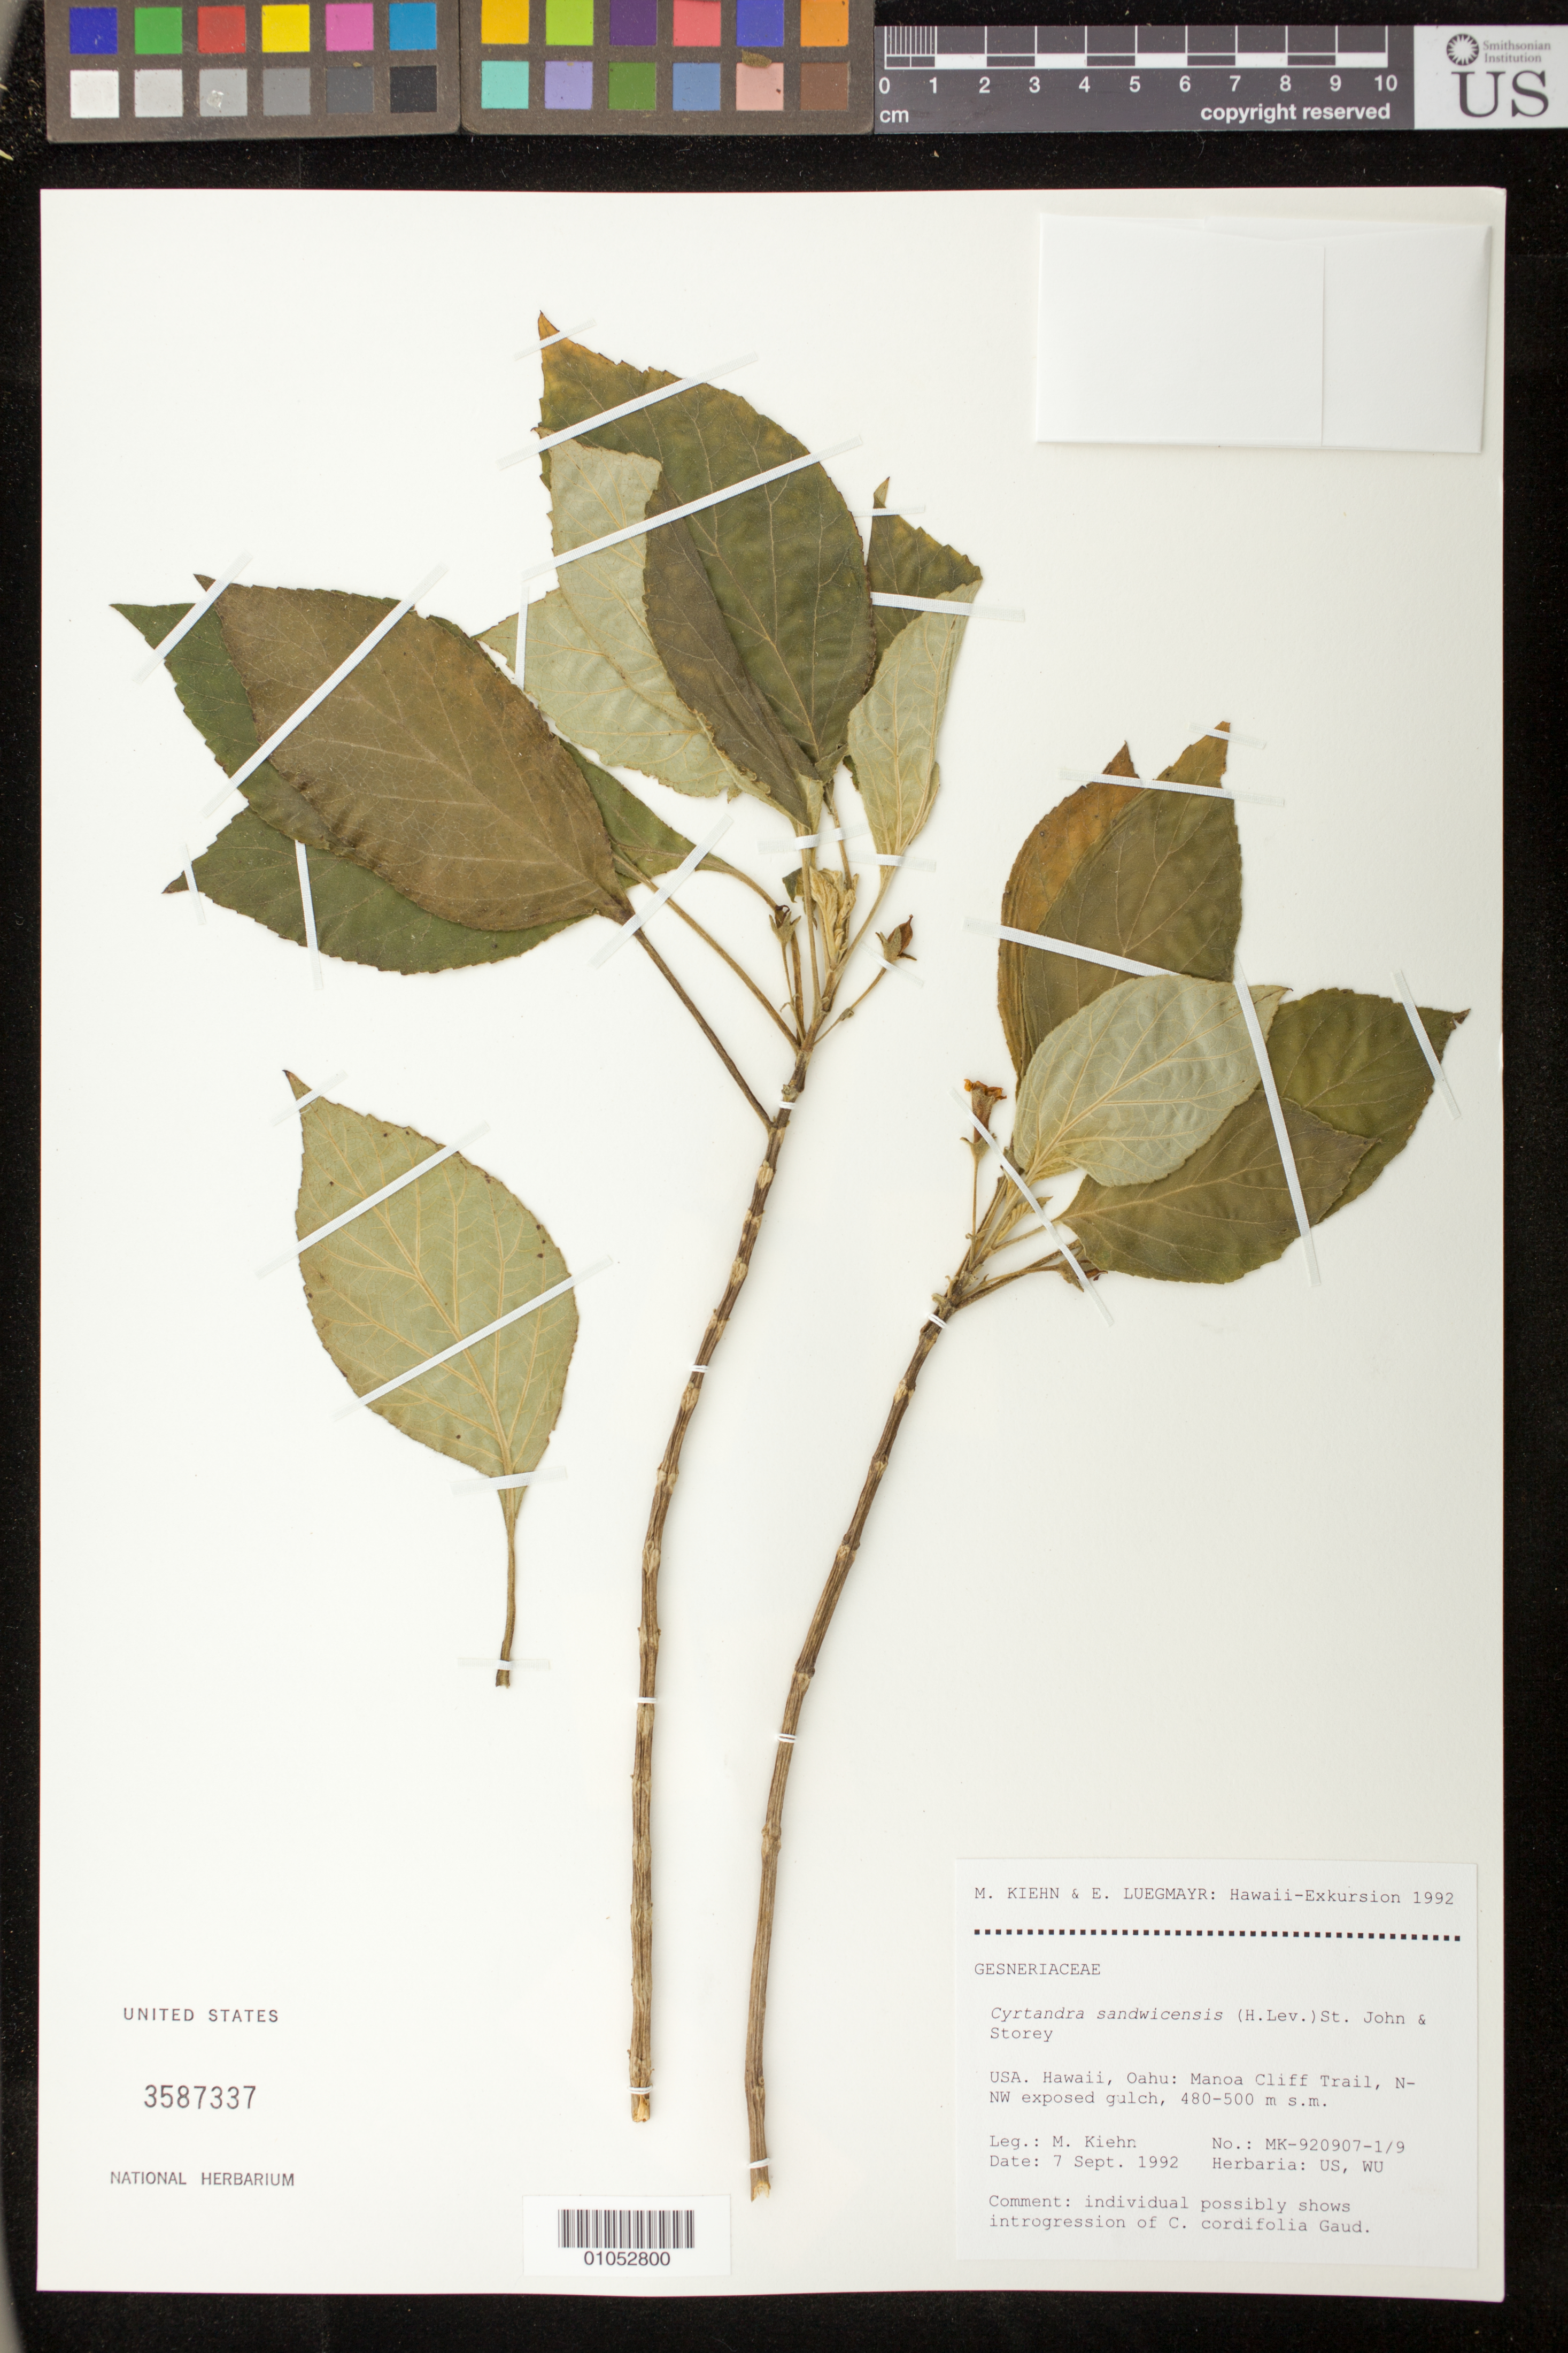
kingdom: Plantae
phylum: Tracheophyta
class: Magnoliopsida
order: Lamiales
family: Gesneriaceae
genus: Cyrtandra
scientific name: Cyrtandra sandwicensis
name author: (H. Lév.) H. St. John & Storey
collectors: M. Kiehn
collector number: MK-920907-1/9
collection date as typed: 7 Sep 1992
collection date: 1992-09-07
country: United States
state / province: Hawaii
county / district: Honolulu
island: Oahu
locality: Manoa Cliff trail, N-NW exposed gulch.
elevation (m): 480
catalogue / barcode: US 3587337